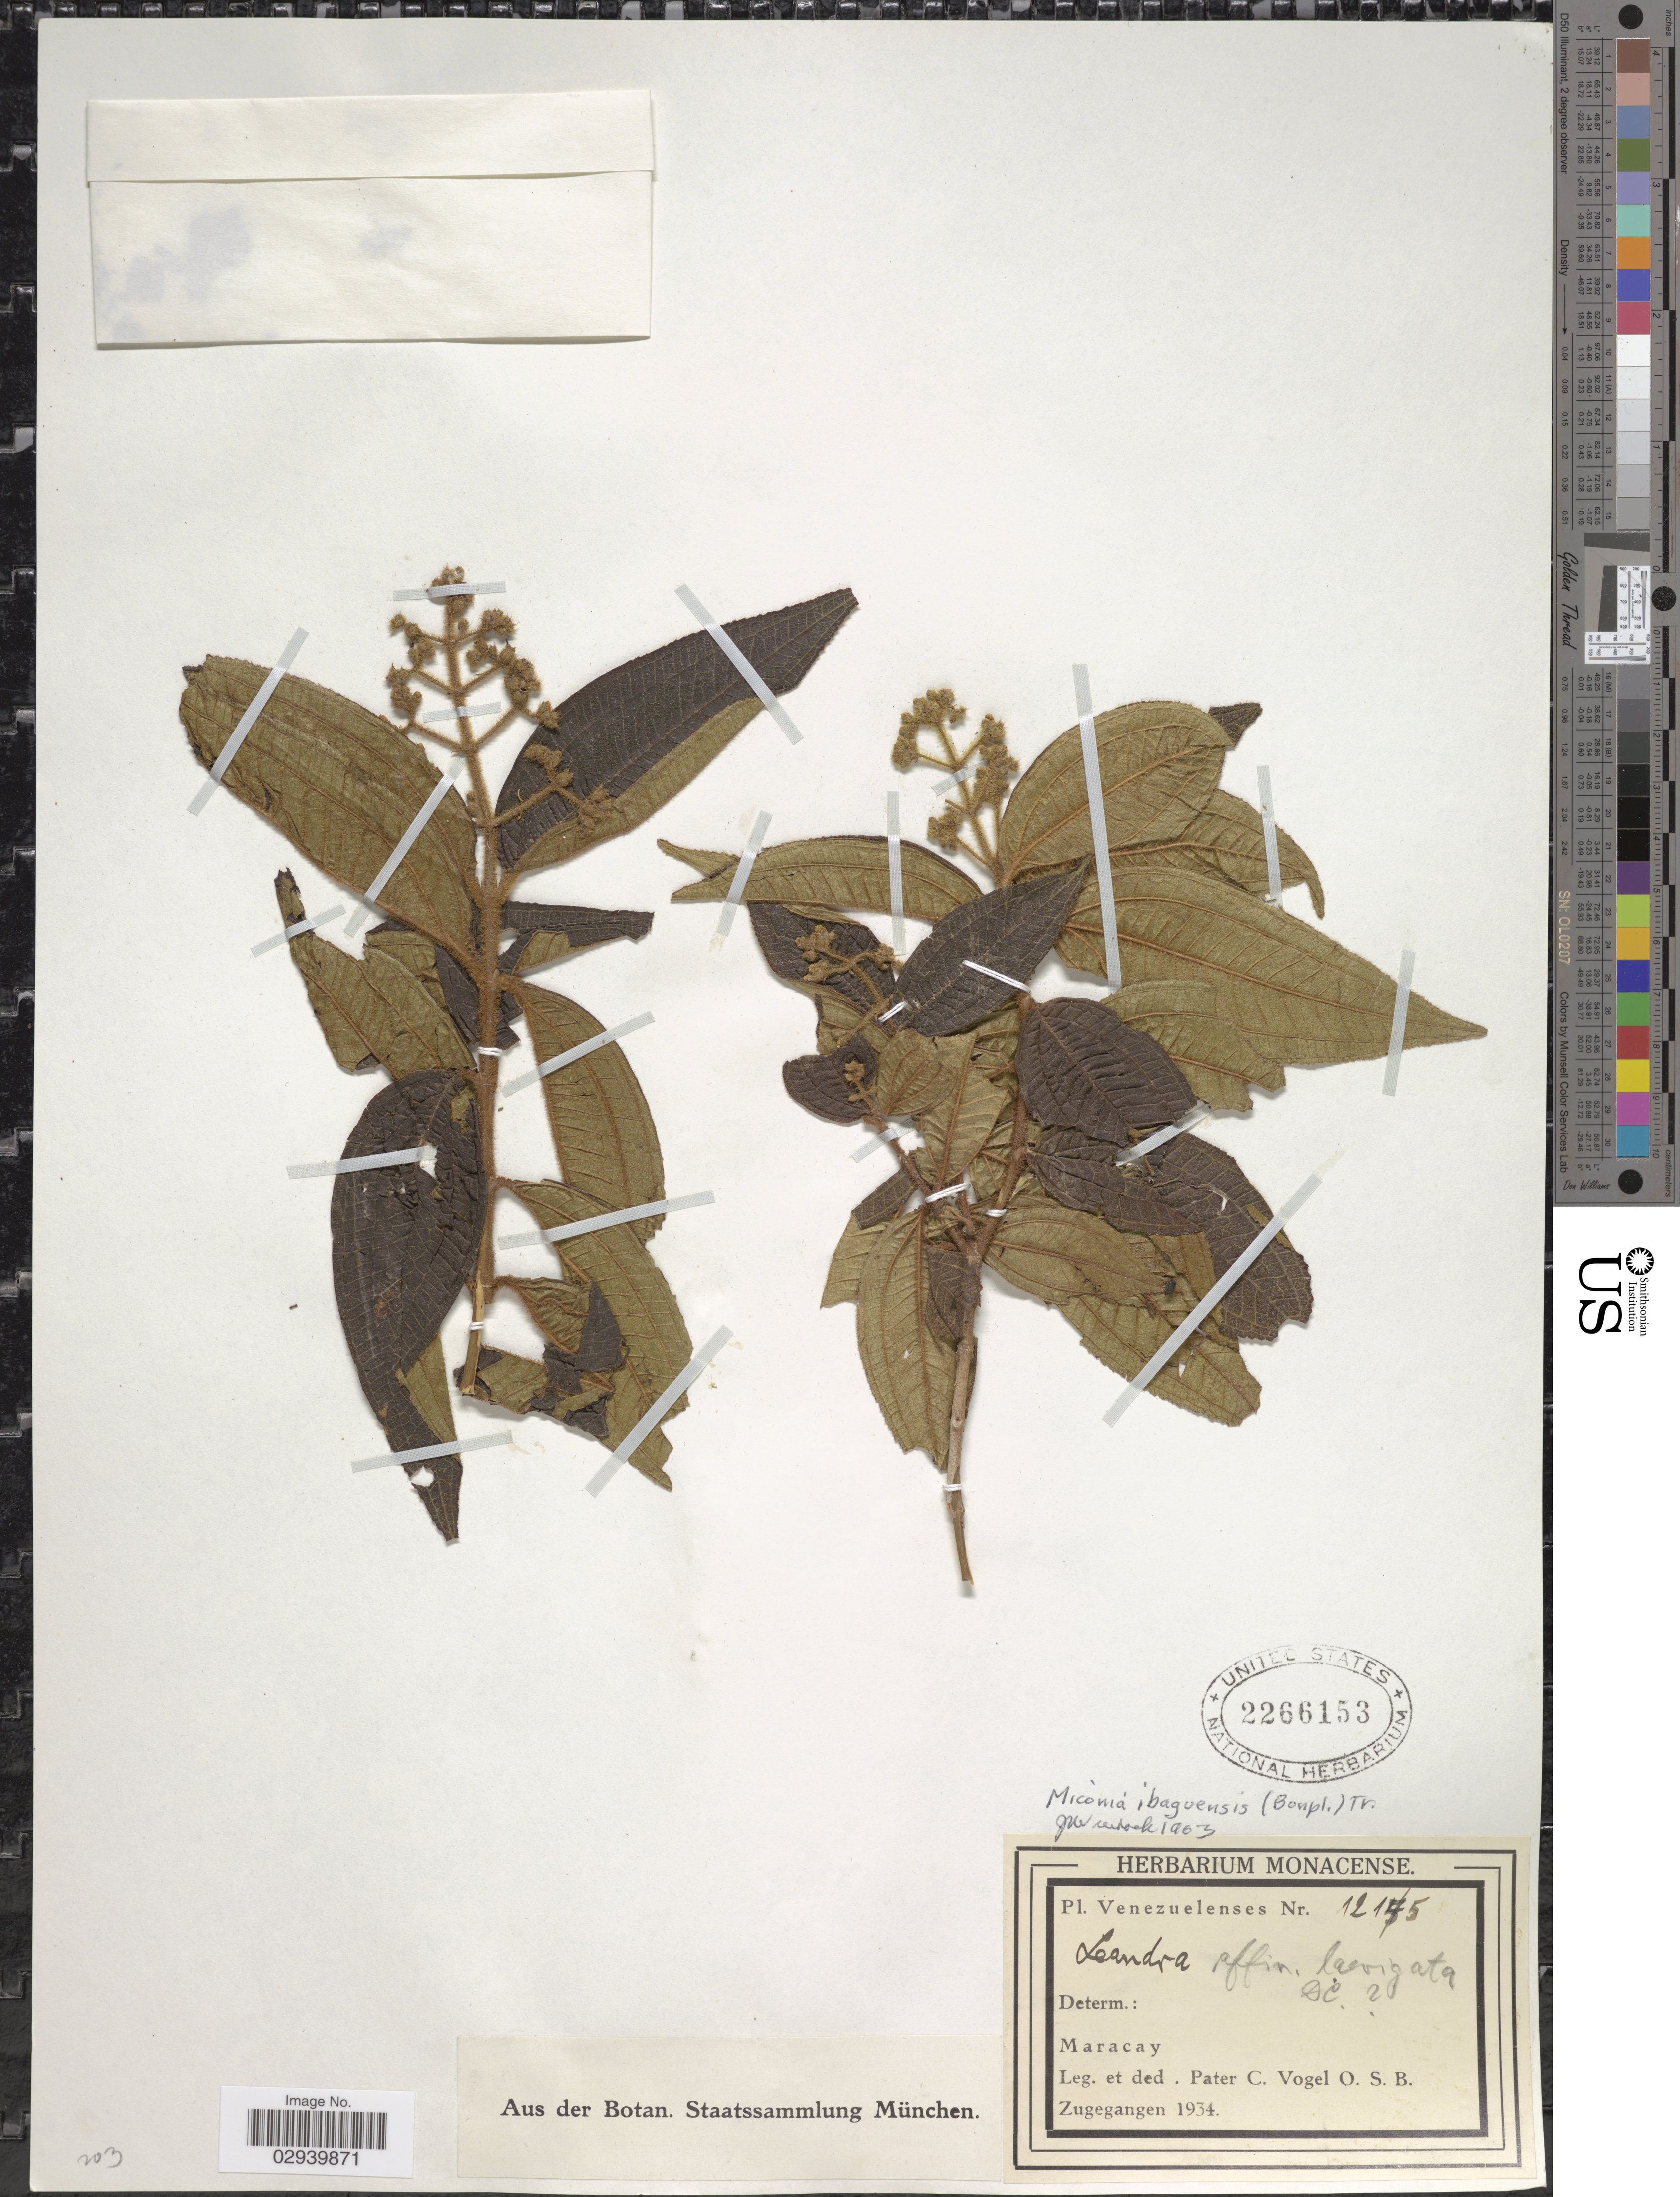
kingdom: Plantae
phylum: Tracheophyta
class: Magnoliopsida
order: Myrtales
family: Melastomataceae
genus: Miconia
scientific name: Miconia ibaguensis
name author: (Bonpl.) Triana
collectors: P. Vogl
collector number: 12175*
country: Venezuela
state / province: Aragua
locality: Maracay.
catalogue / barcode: US 2266153